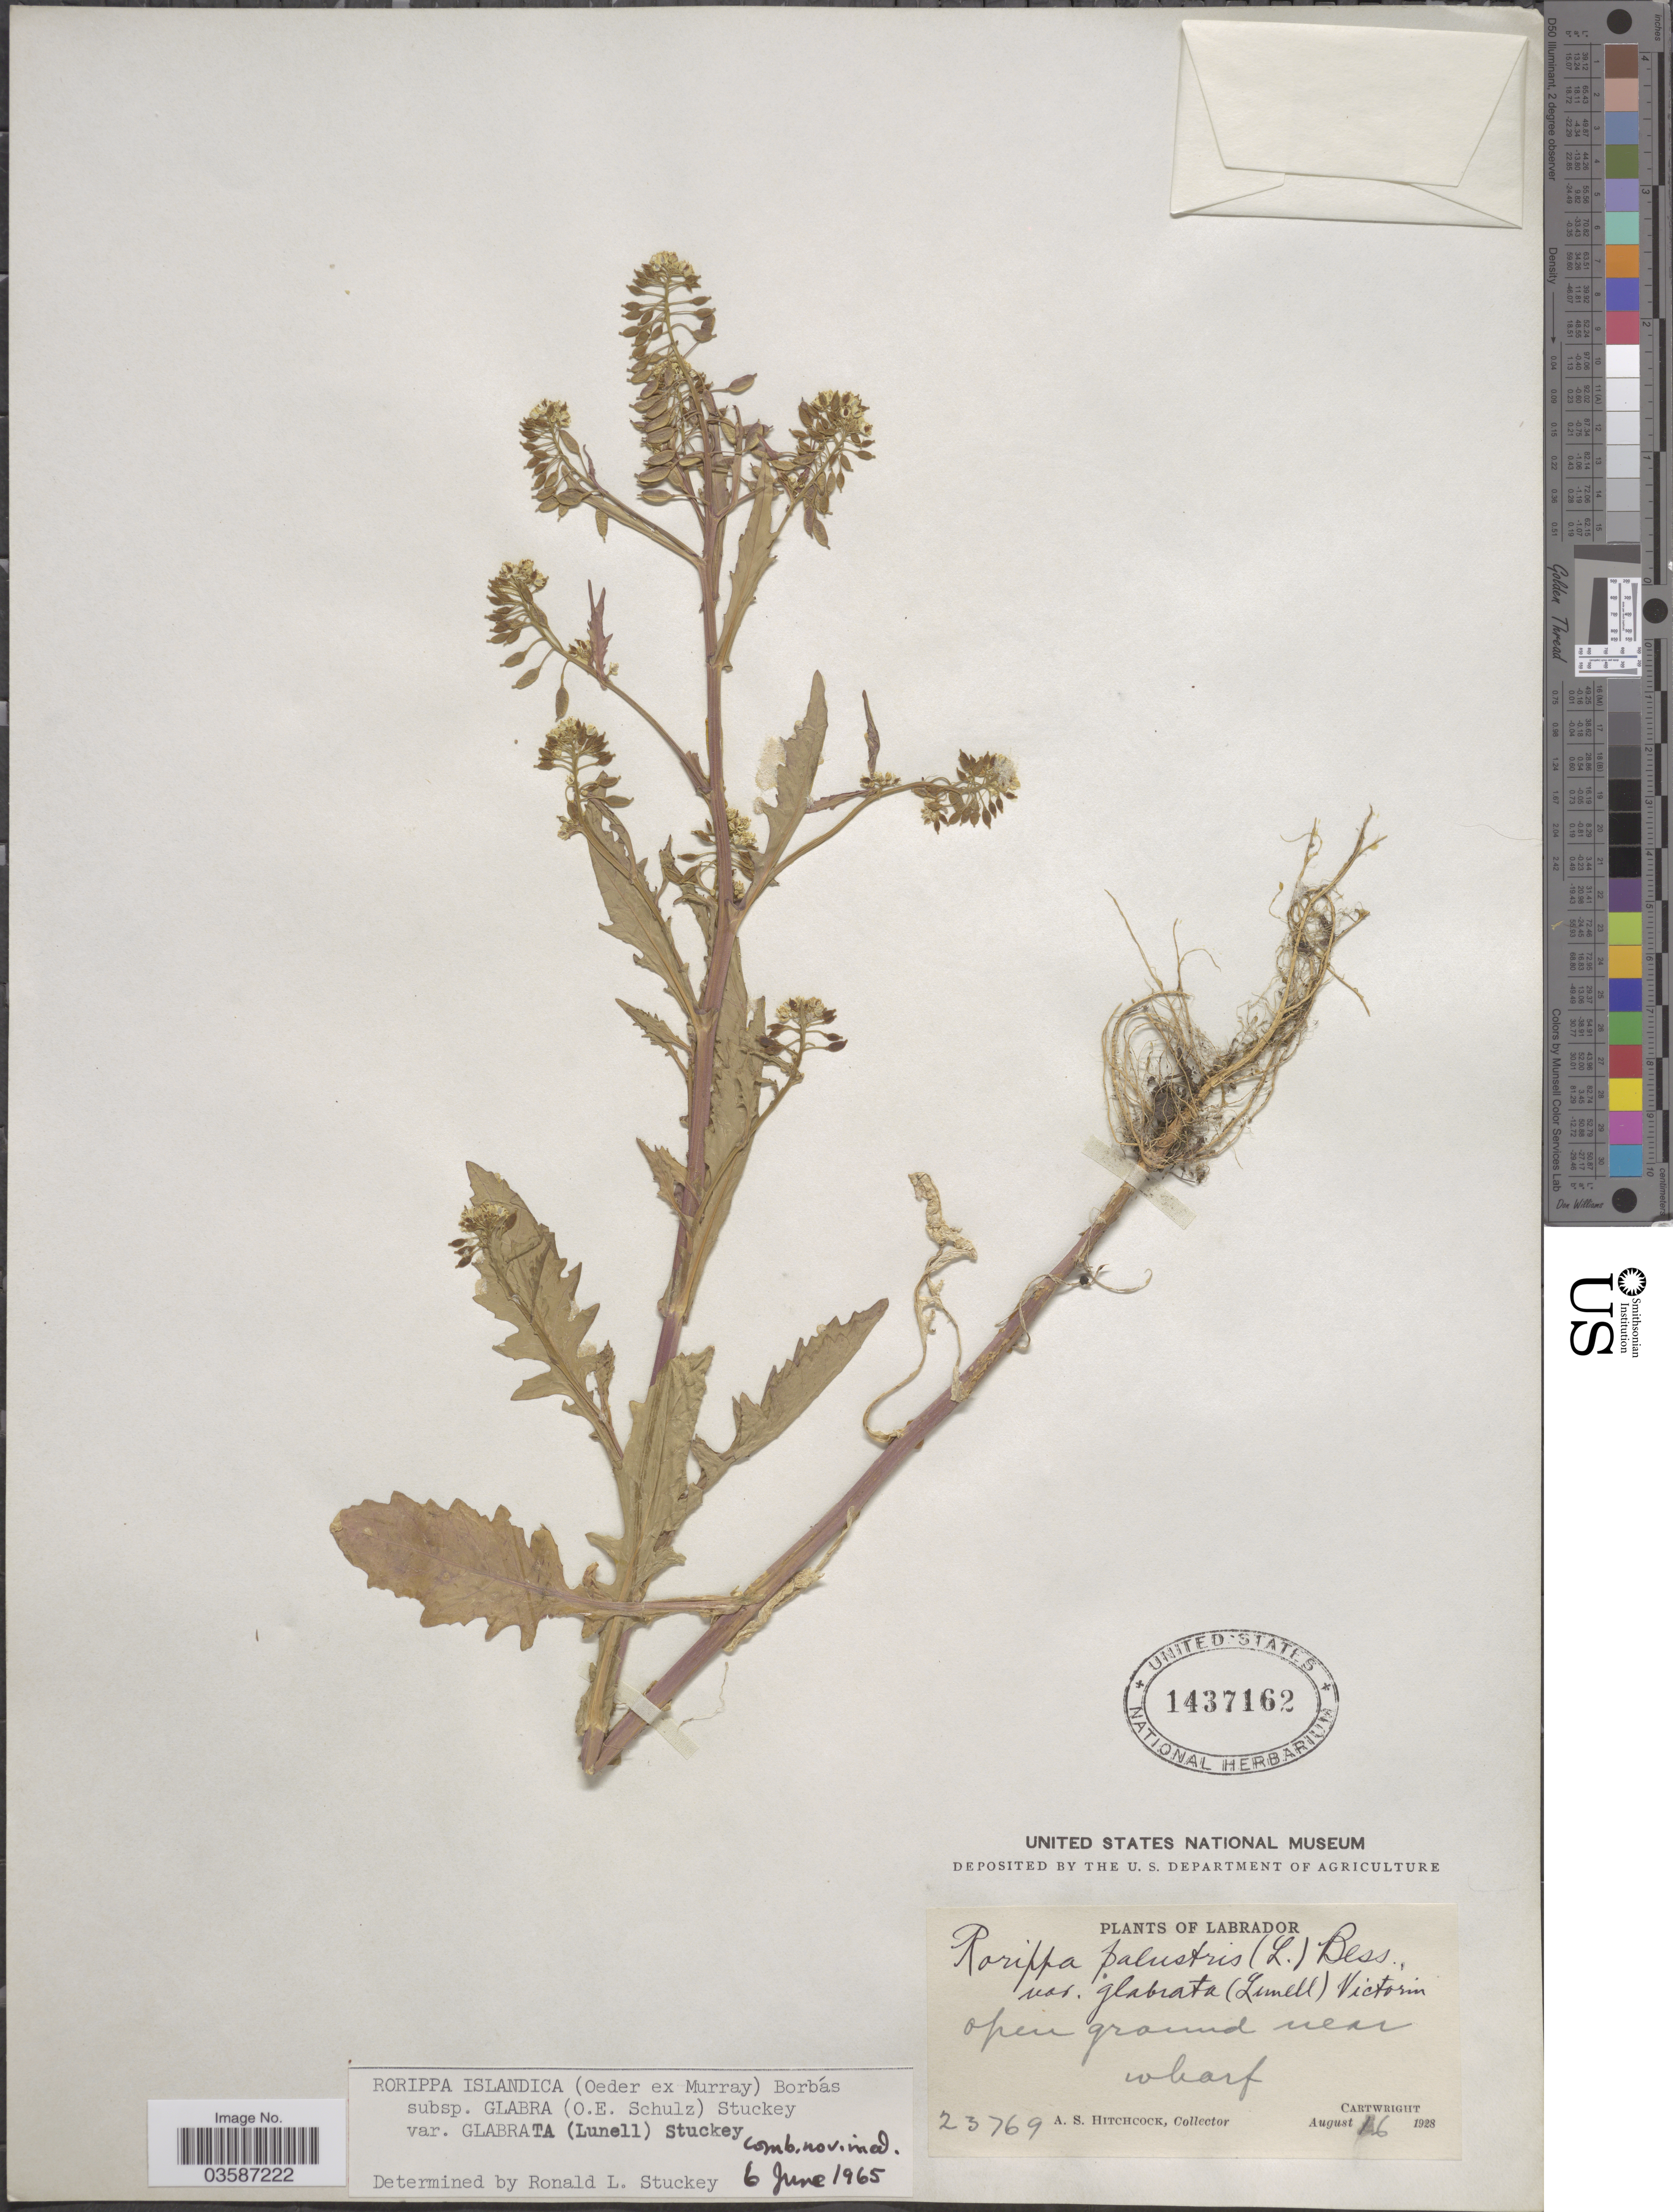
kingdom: Plantae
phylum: Tracheophyta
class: Magnoliopsida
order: Brassicales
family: Brassicaceae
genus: Rorippa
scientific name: Rorippa islandica var. glabrata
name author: (Lunell) Butters & Abbe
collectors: A. S. Hitchcock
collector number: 23769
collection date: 1928-08-16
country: Canada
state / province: Newfoundland and Labrador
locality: Labrador. Open ground near wharf. Cartwright.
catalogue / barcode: US 1437162